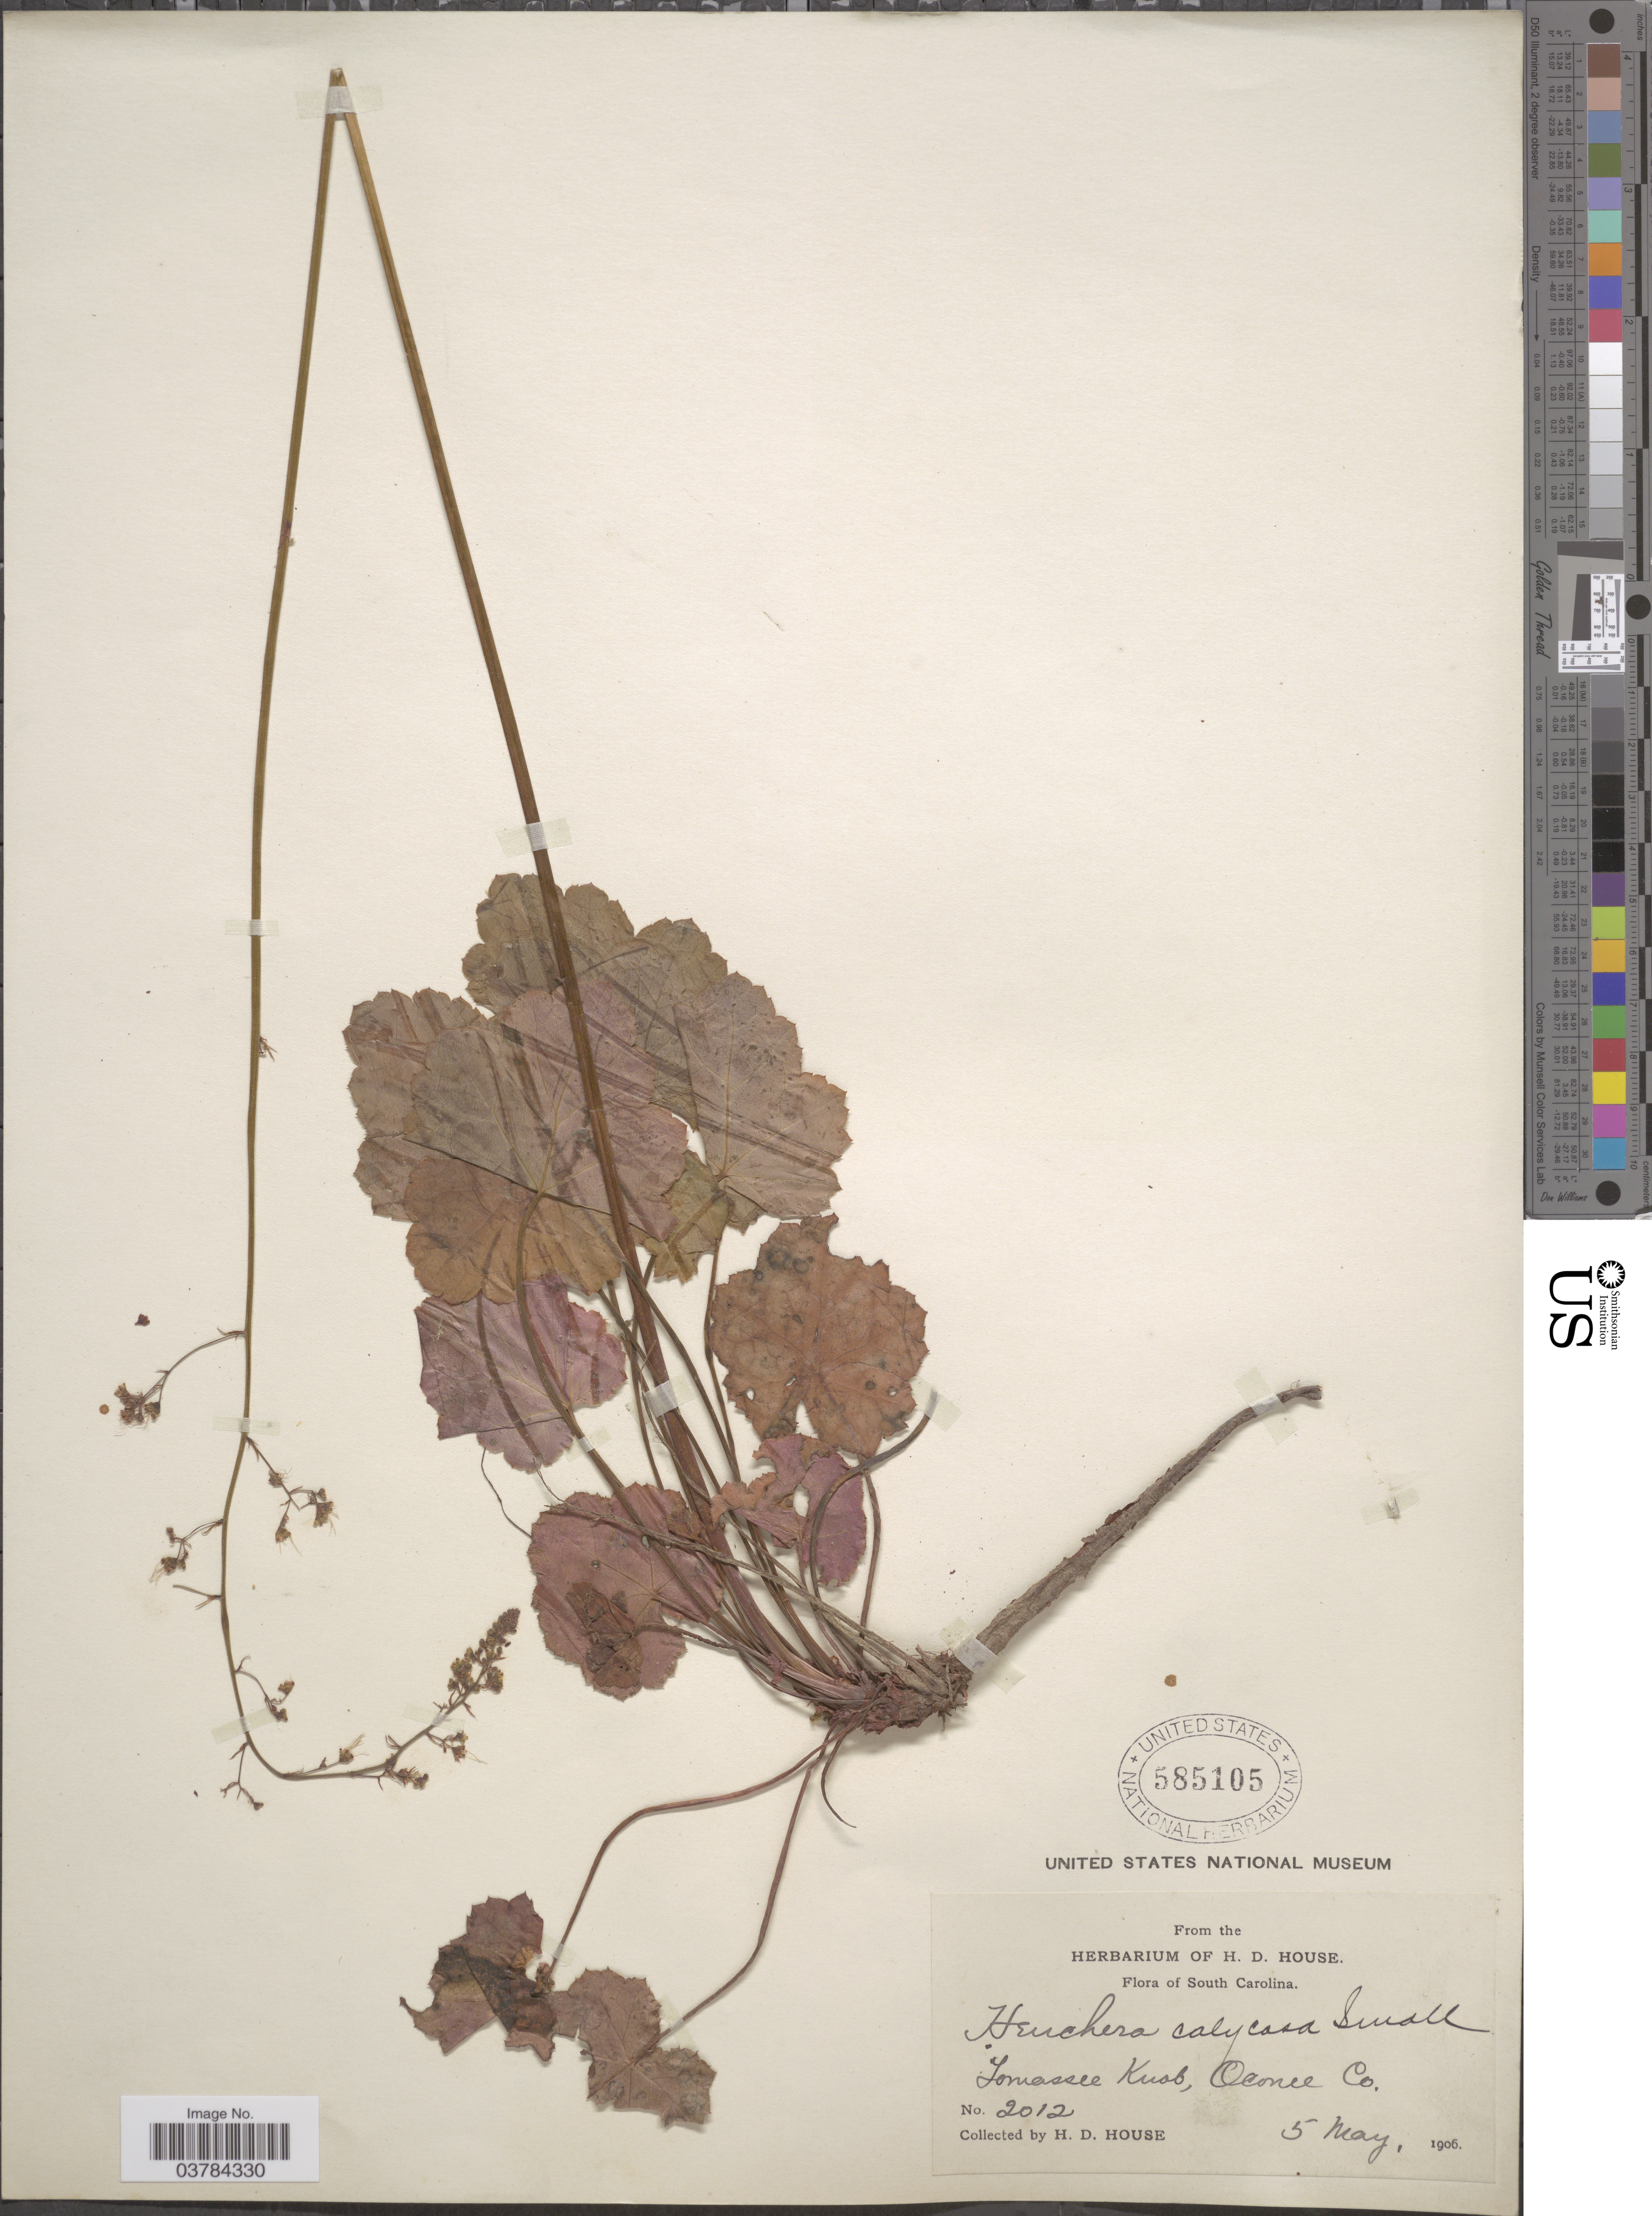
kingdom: Plantae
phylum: Tracheophyta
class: Magnoliopsida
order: Saxifragales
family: Saxifragaceae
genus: Heuchera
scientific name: Heuchera calycosa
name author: Small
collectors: H. D. House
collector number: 2012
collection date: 1906-05-05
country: United States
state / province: South Carolina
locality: Tomassee Knob, Oconee Co.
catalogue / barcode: US 585105